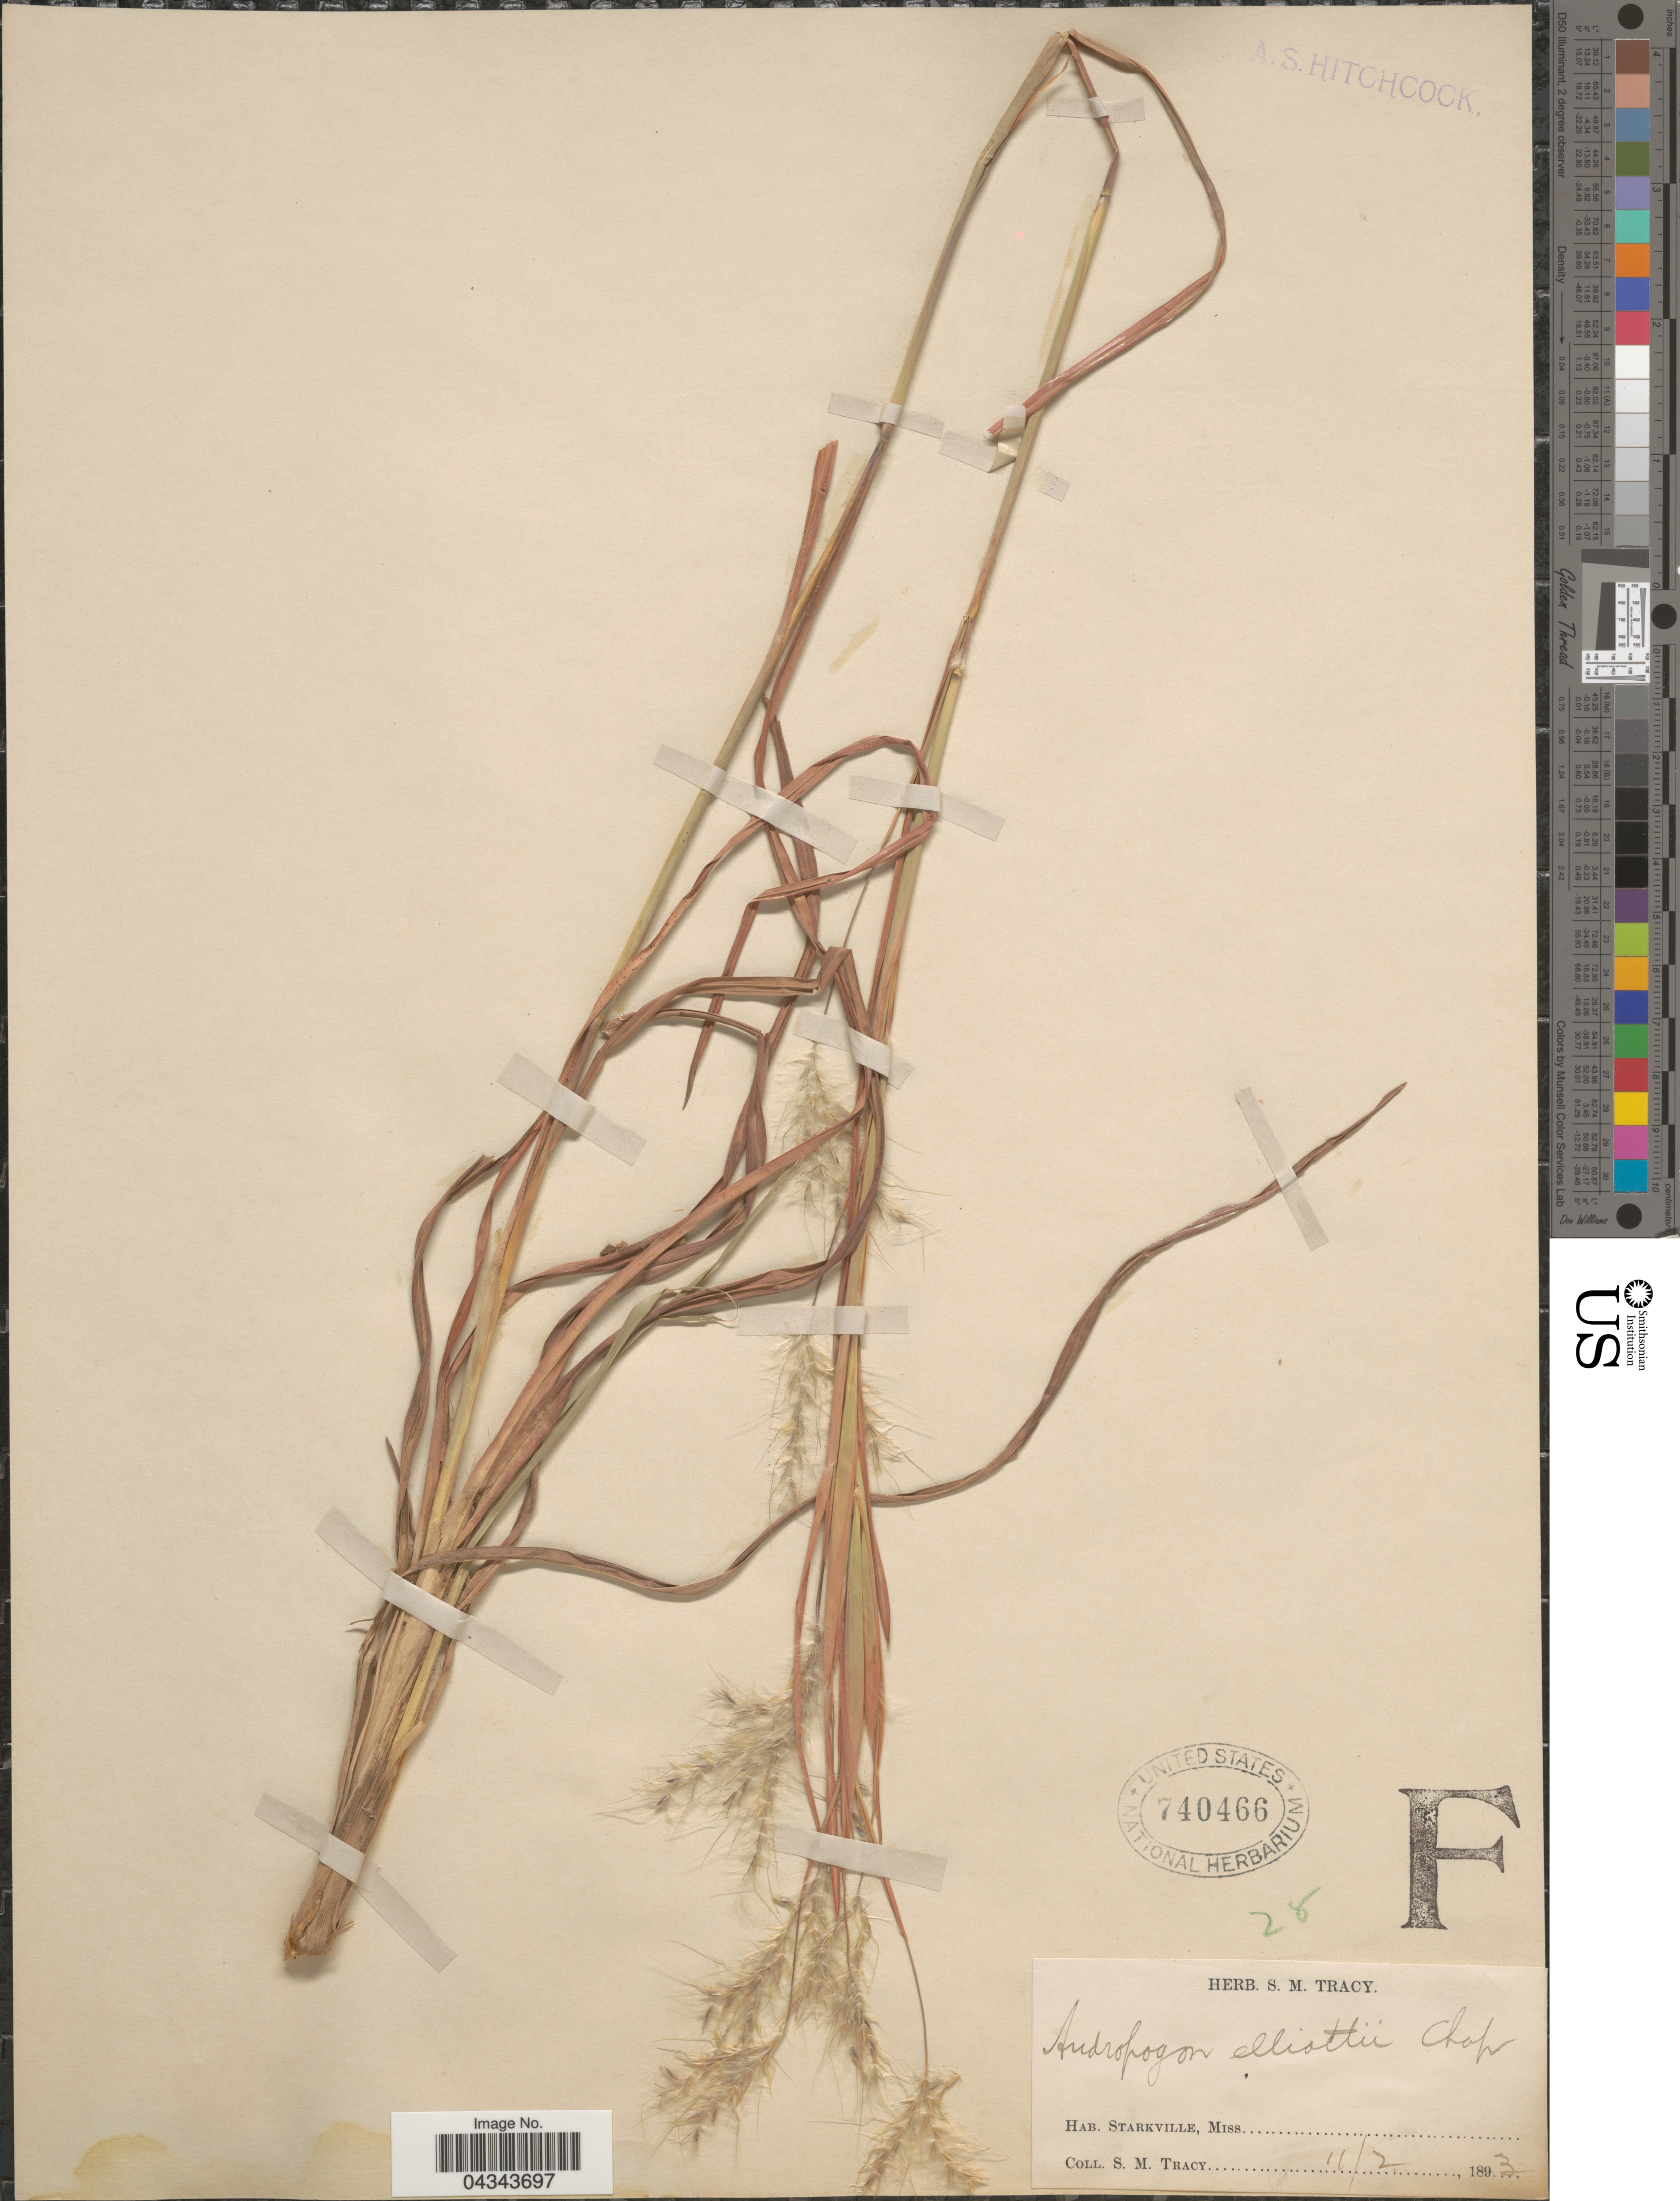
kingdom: Plantae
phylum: Tracheophyta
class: Liliopsida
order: Poales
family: Poaceae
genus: Andropogon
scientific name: Andropogon ternarius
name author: Michx.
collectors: S. M. Tracy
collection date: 1893-11-02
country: United States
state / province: Mississippi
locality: Starkville.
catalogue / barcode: US 740466